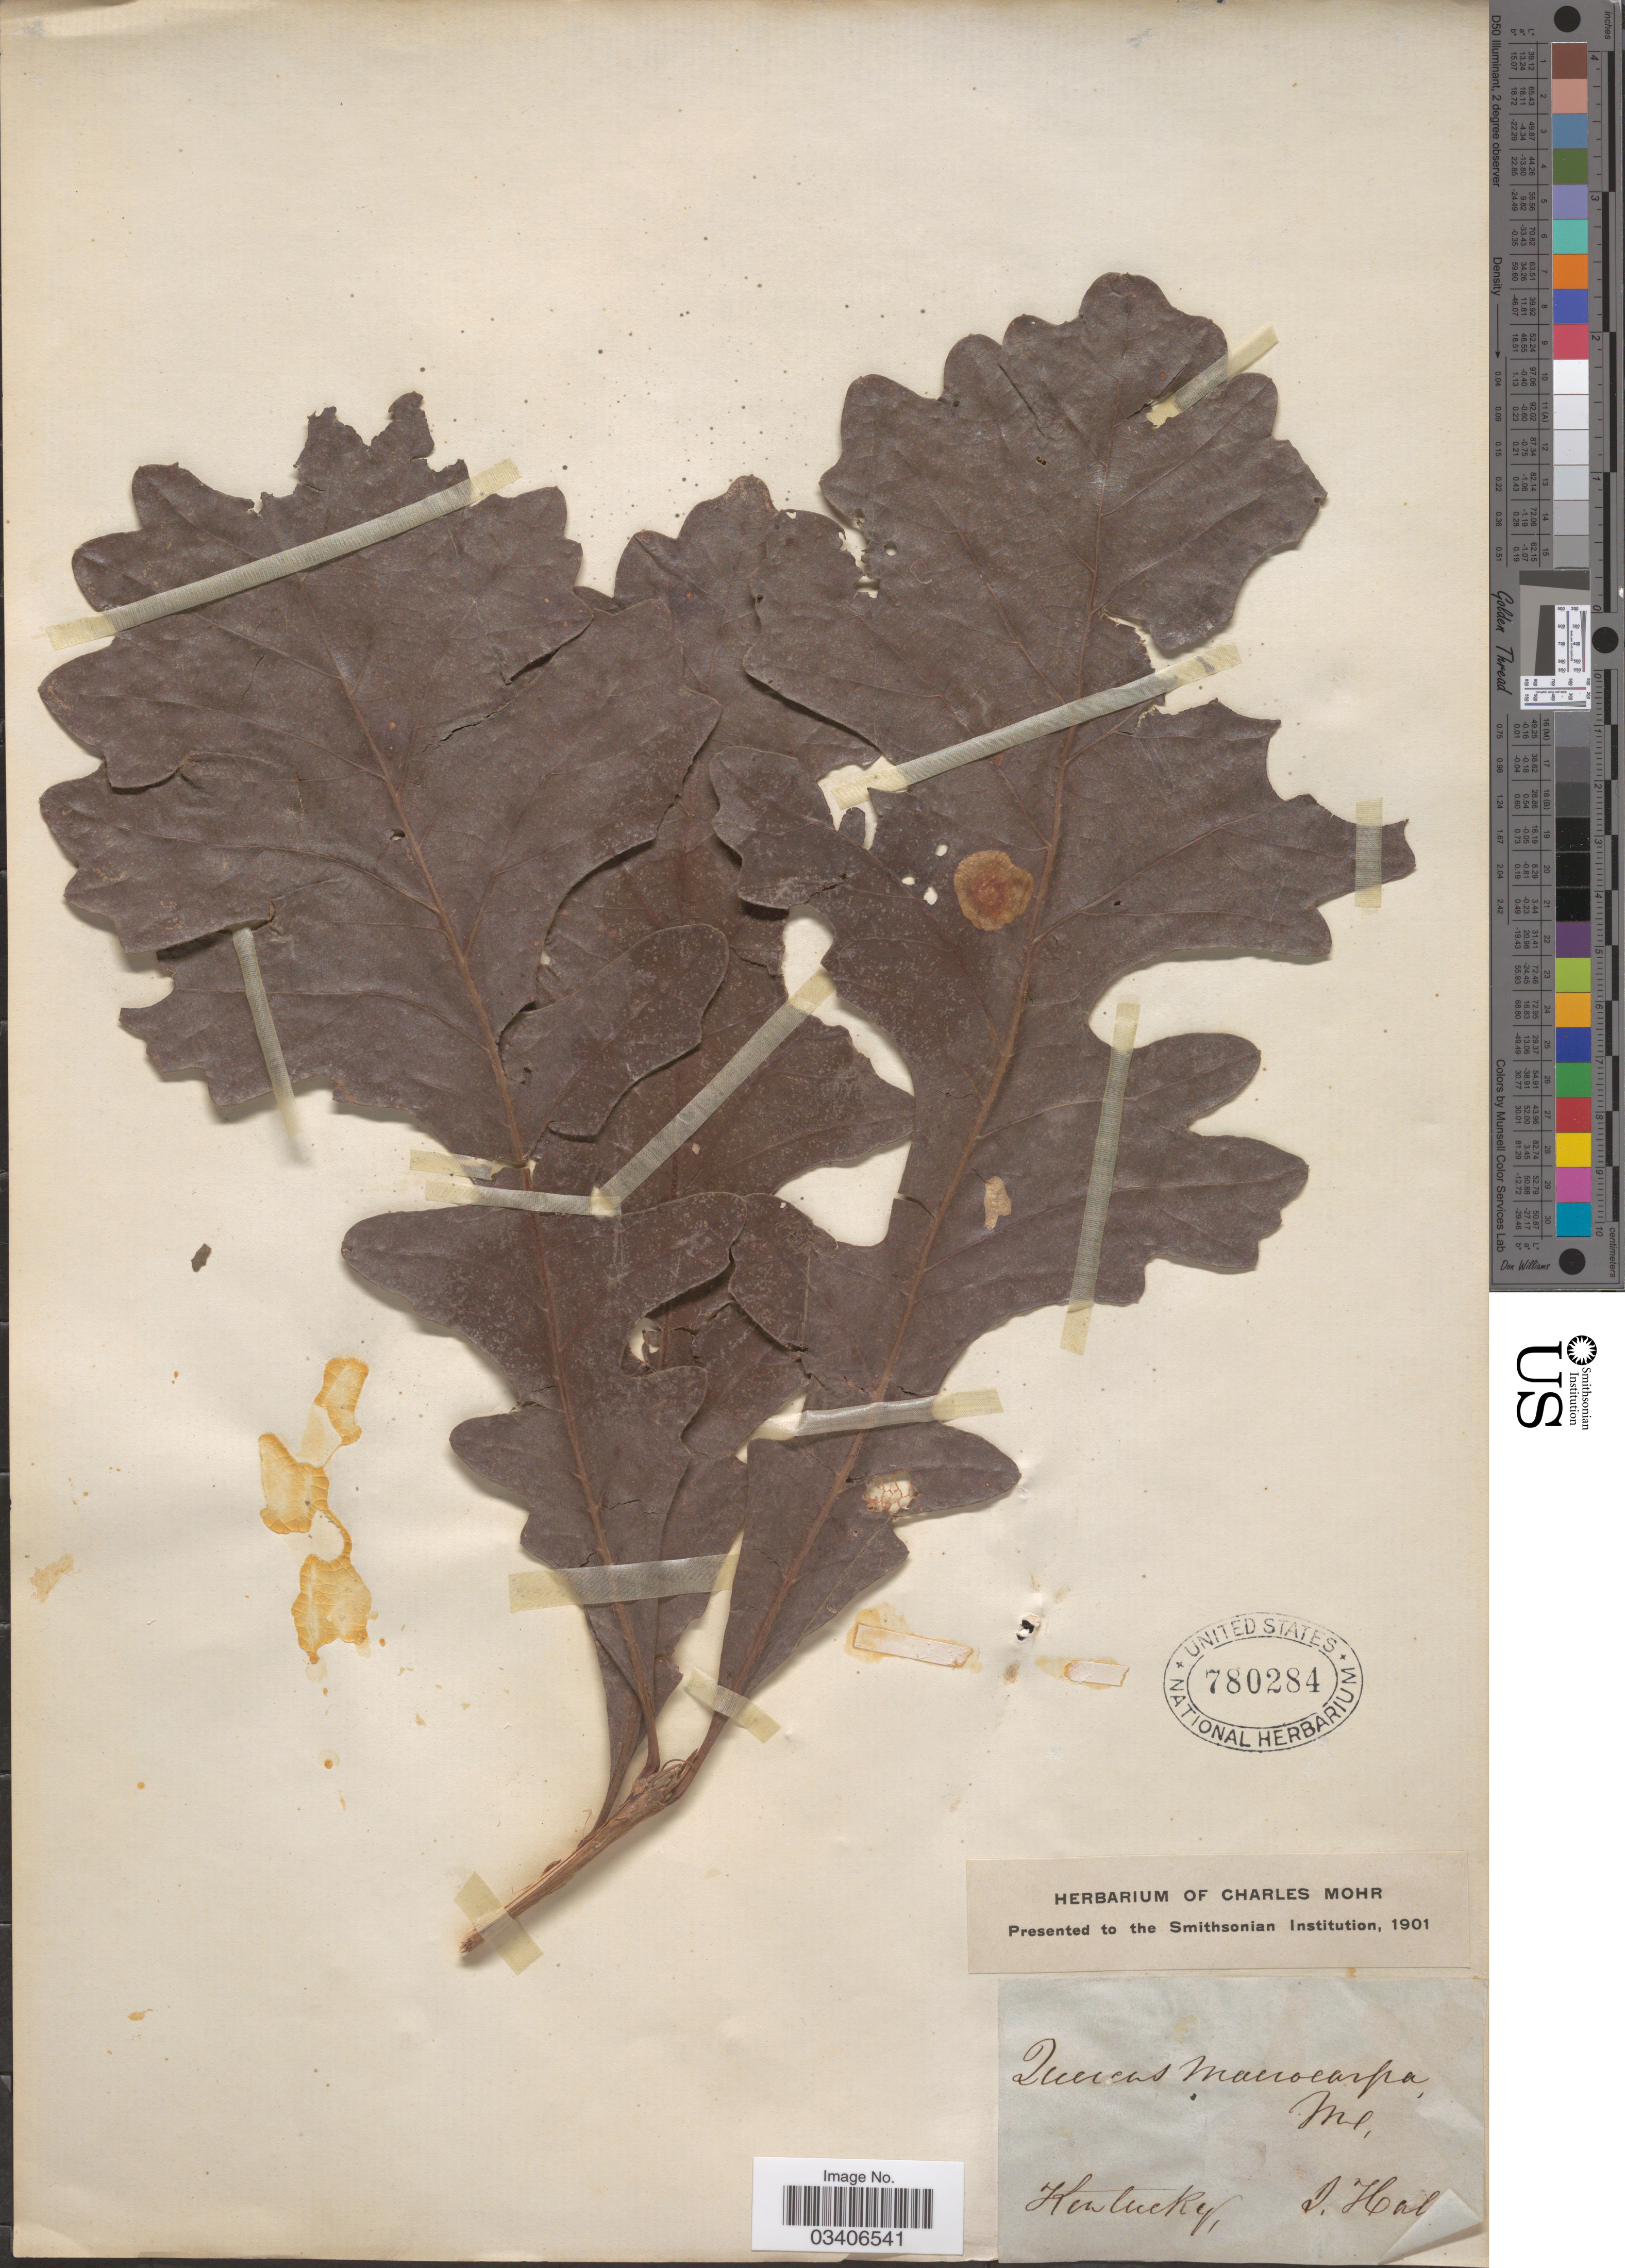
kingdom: Plantae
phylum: Tracheophyta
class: Magnoliopsida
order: Fagales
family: Fagaceae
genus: Quercus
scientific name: Quercus macrocarpa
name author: Michx.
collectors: J. Hale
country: United States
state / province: Kentucky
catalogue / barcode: US 780284